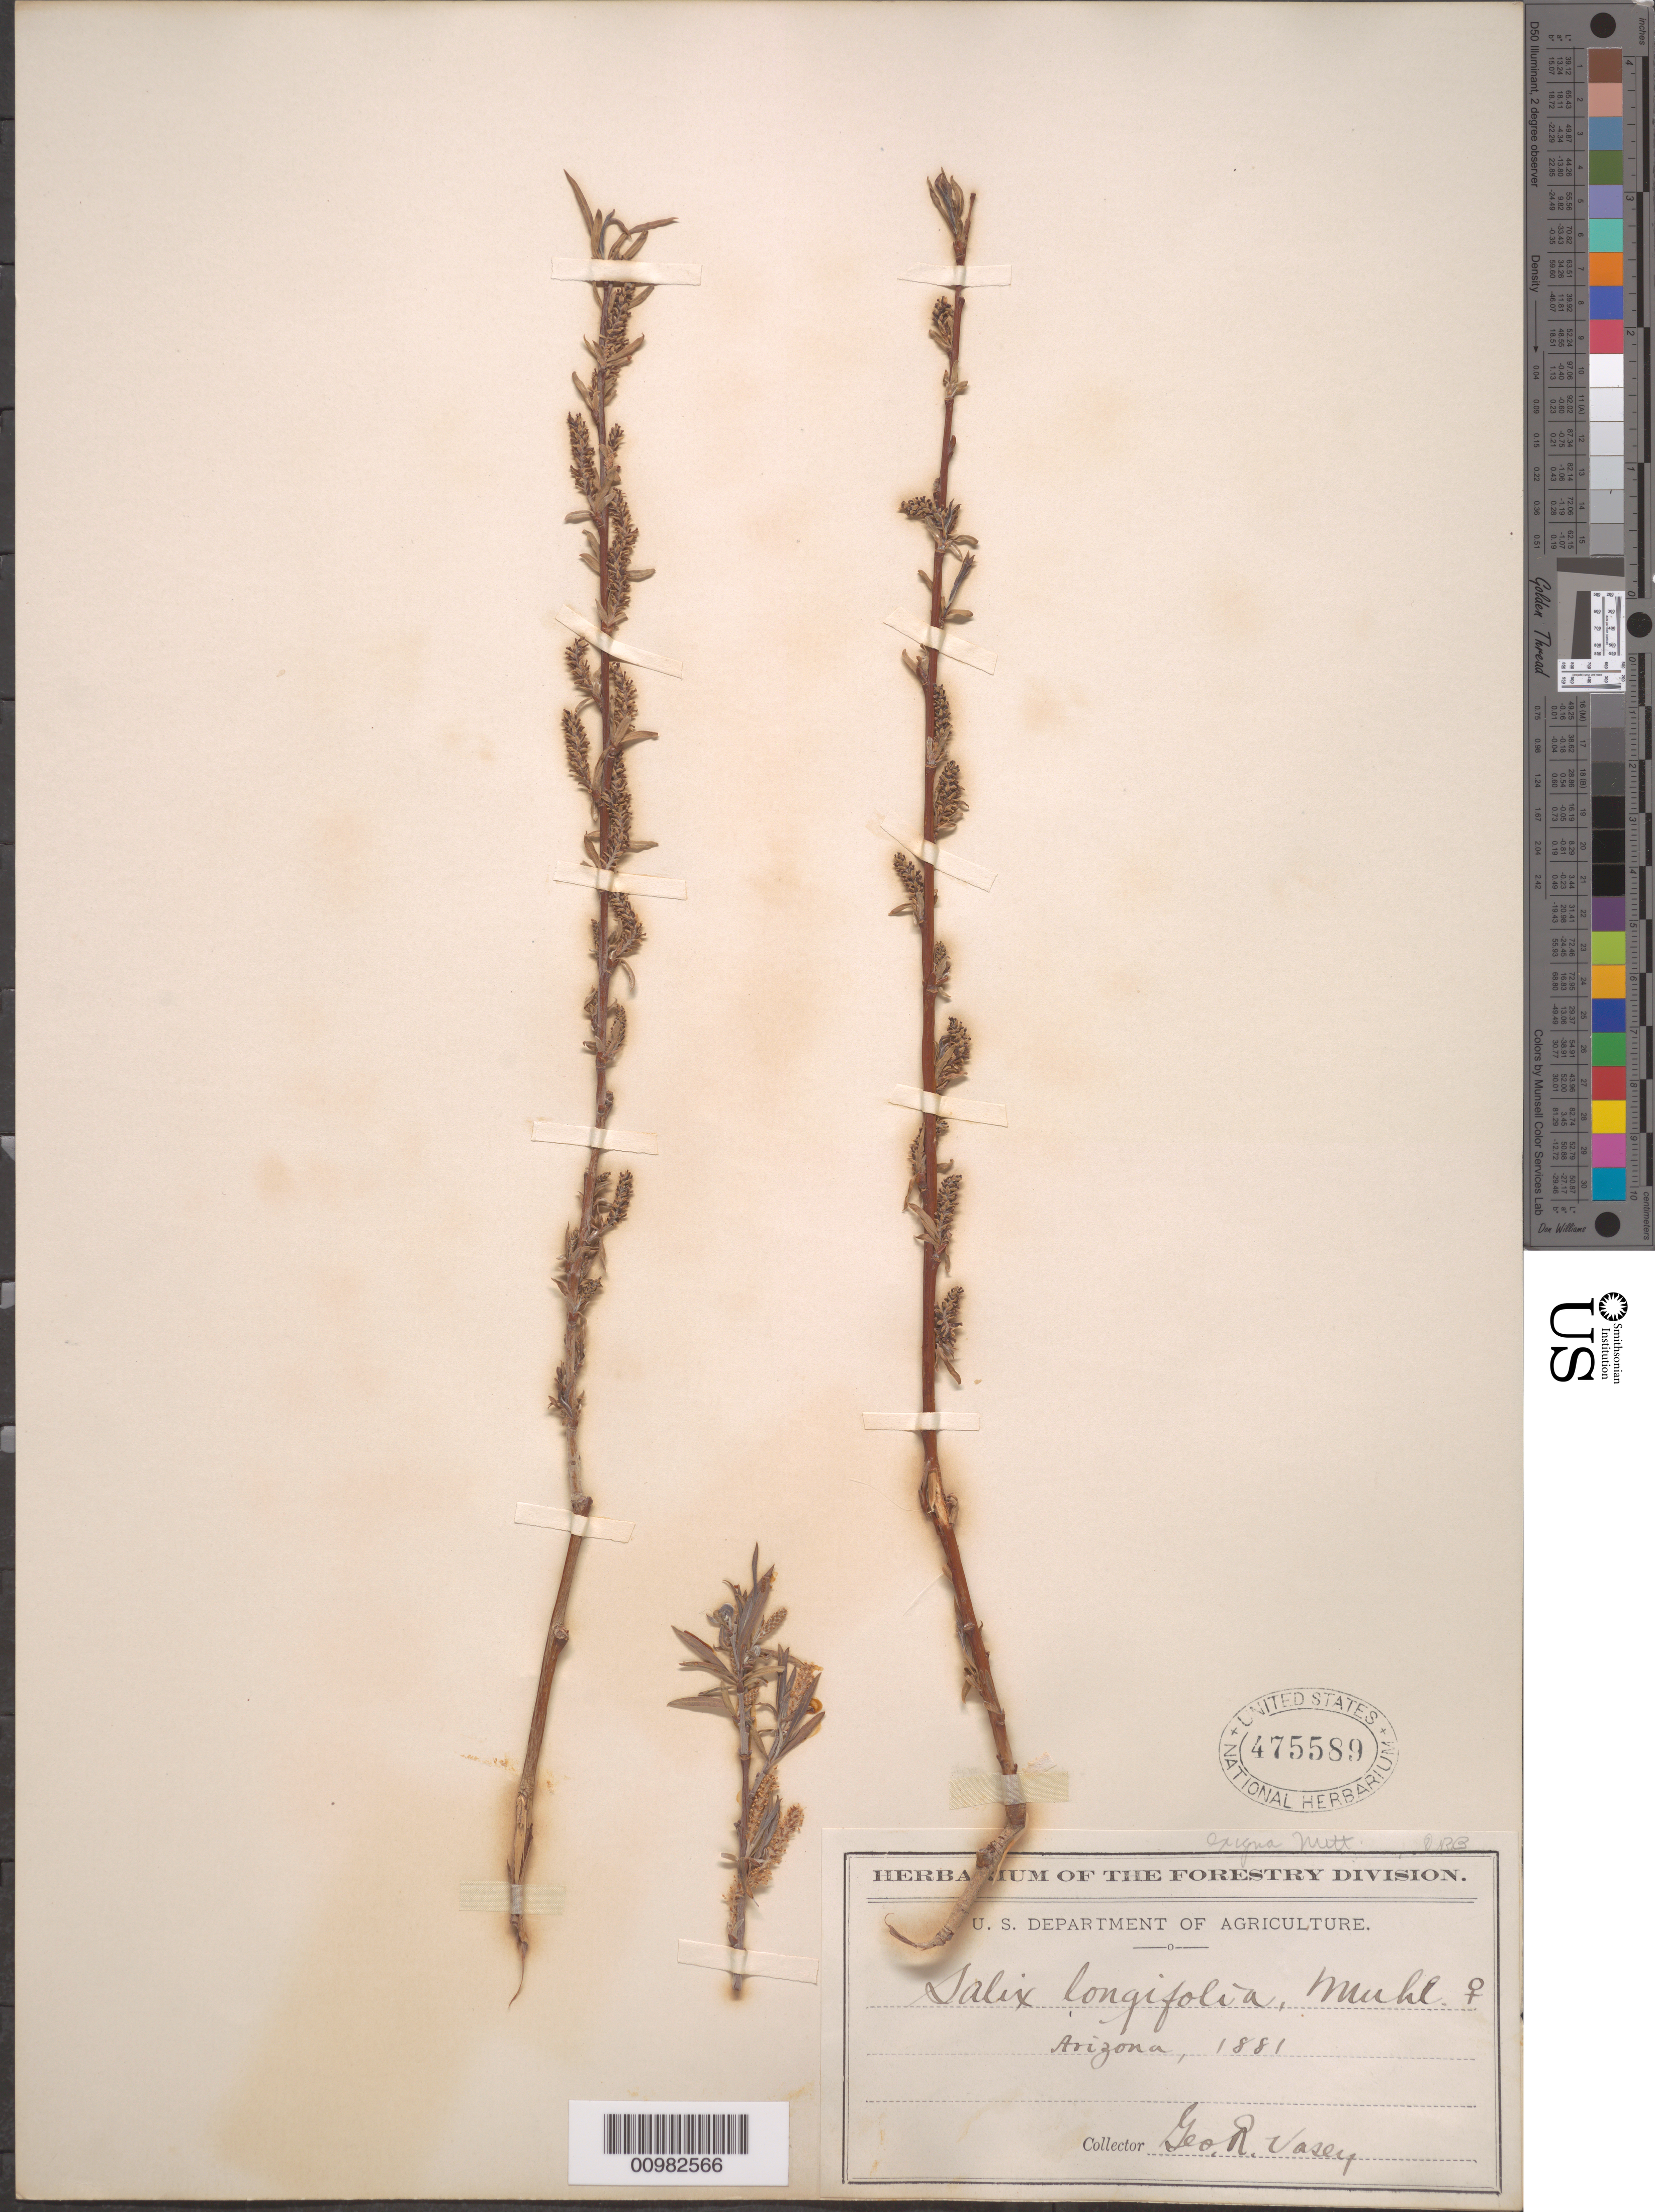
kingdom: Plantae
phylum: Tracheophyta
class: Magnoliopsida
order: Malpighiales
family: Salicaceae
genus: Salix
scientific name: Salix exigua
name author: Nutt.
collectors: G. Vasey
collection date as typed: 1881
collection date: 1881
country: United States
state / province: Arizona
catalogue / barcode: US 475589